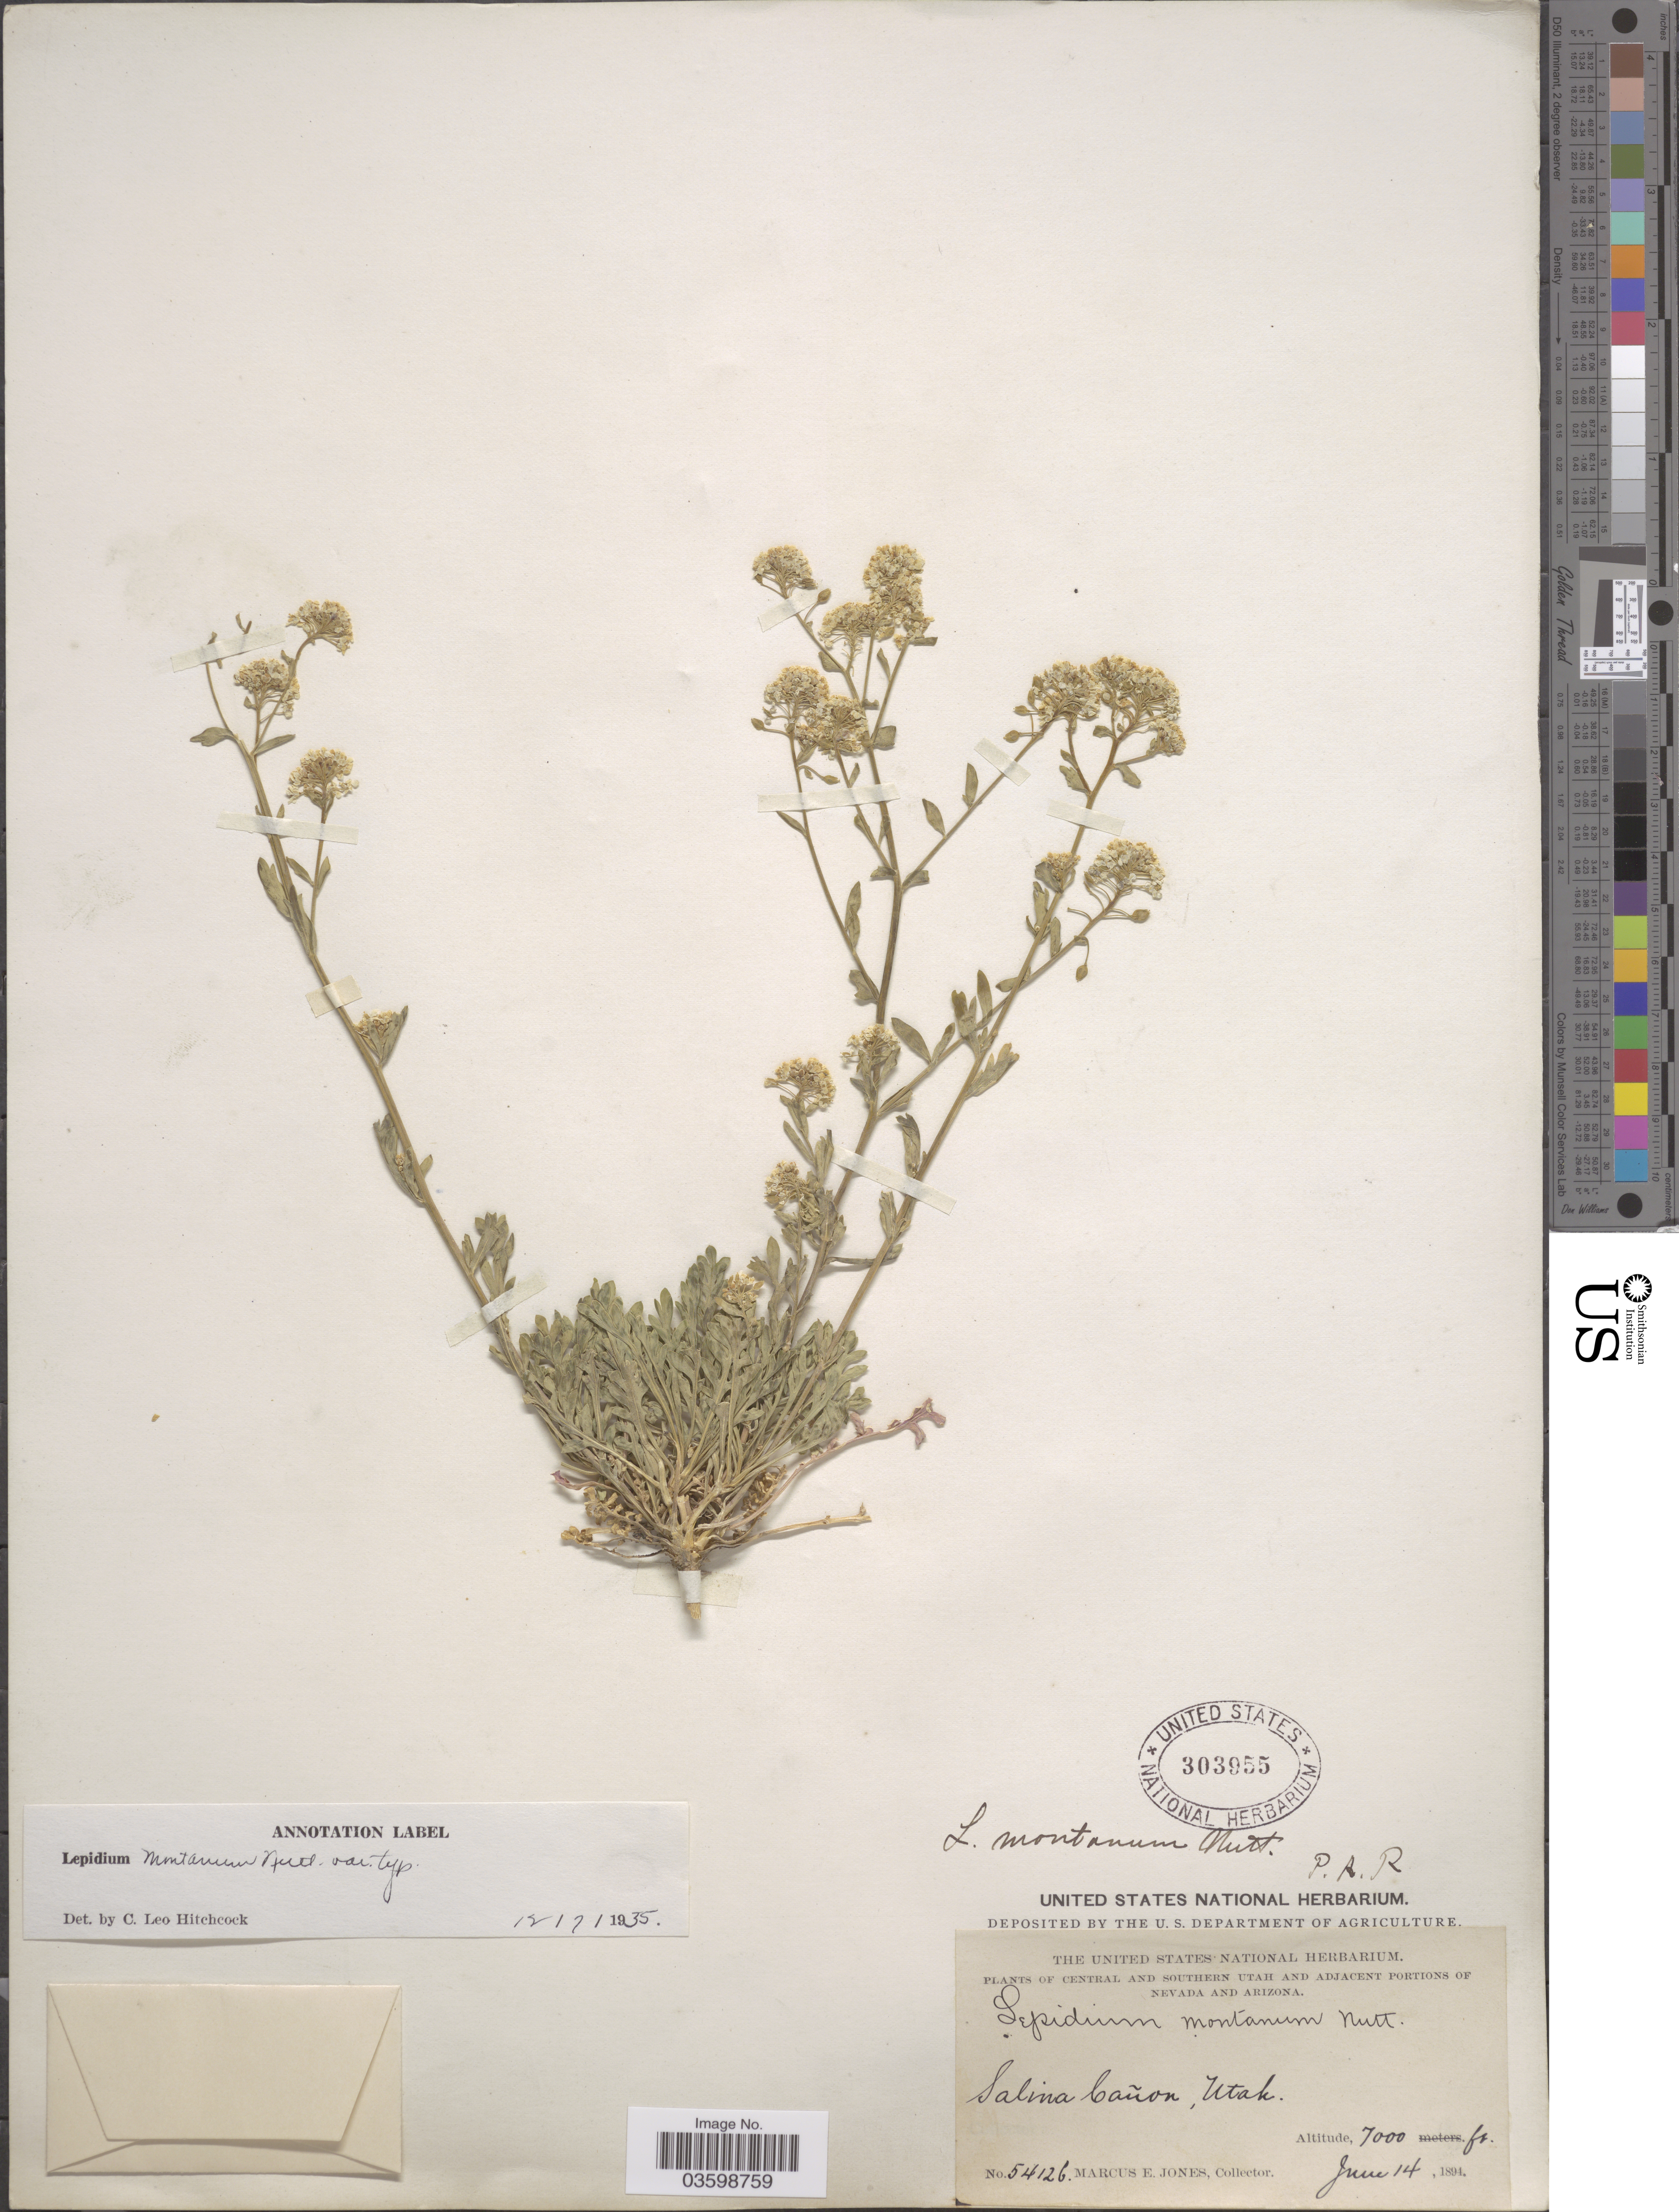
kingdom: Plantae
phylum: Tracheophyta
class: Magnoliopsida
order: Brassicales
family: Brassicaceae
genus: Lepidium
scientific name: Lepidium montanum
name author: Nutt.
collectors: M. E. Jones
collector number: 54126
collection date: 1894-06-14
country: United States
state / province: Utah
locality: Central and Southern Utah. Salina Cañon.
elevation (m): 2134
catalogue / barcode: US 303955